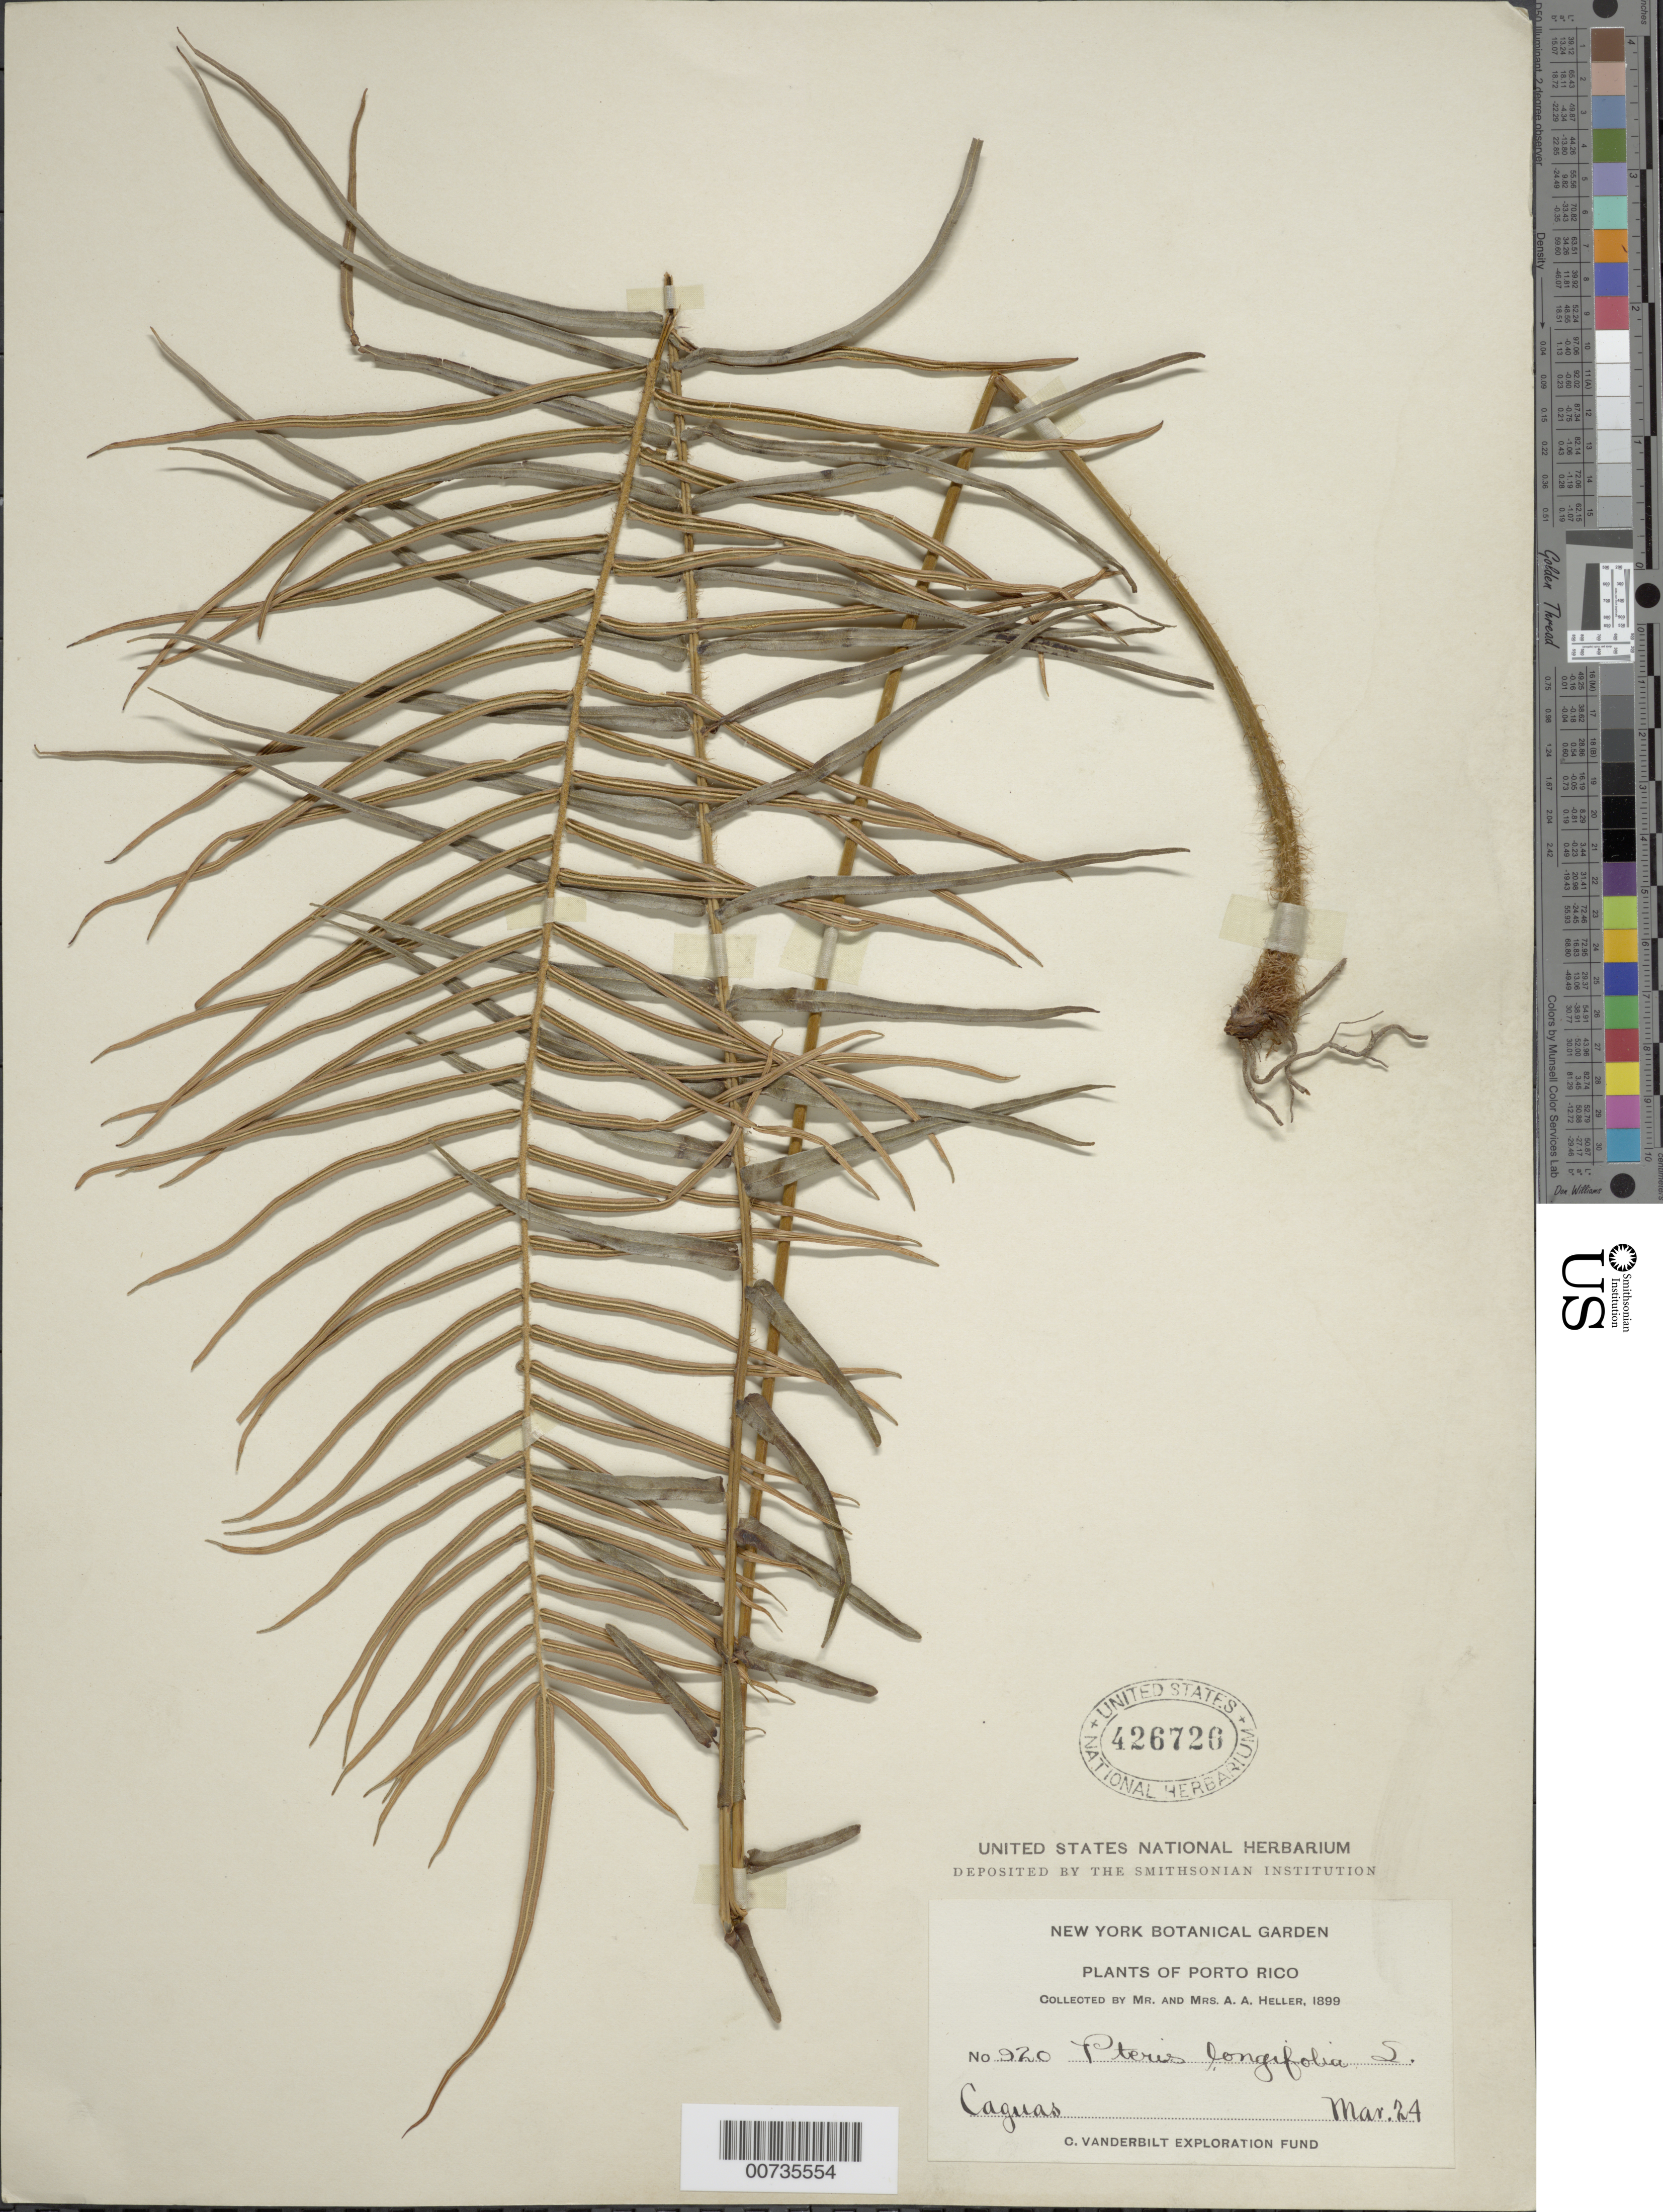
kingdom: Plantae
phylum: Tracheophyta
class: Polypodiopsida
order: Polypodiales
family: Pteridaceae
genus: Pteris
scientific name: Pteris longifolia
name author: L.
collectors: A. A. Heller & E. G. Heller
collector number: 920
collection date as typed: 24 Mar 1899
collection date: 1899-03-24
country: Puerto Rico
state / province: Caguas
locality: Caguas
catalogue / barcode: US 426726